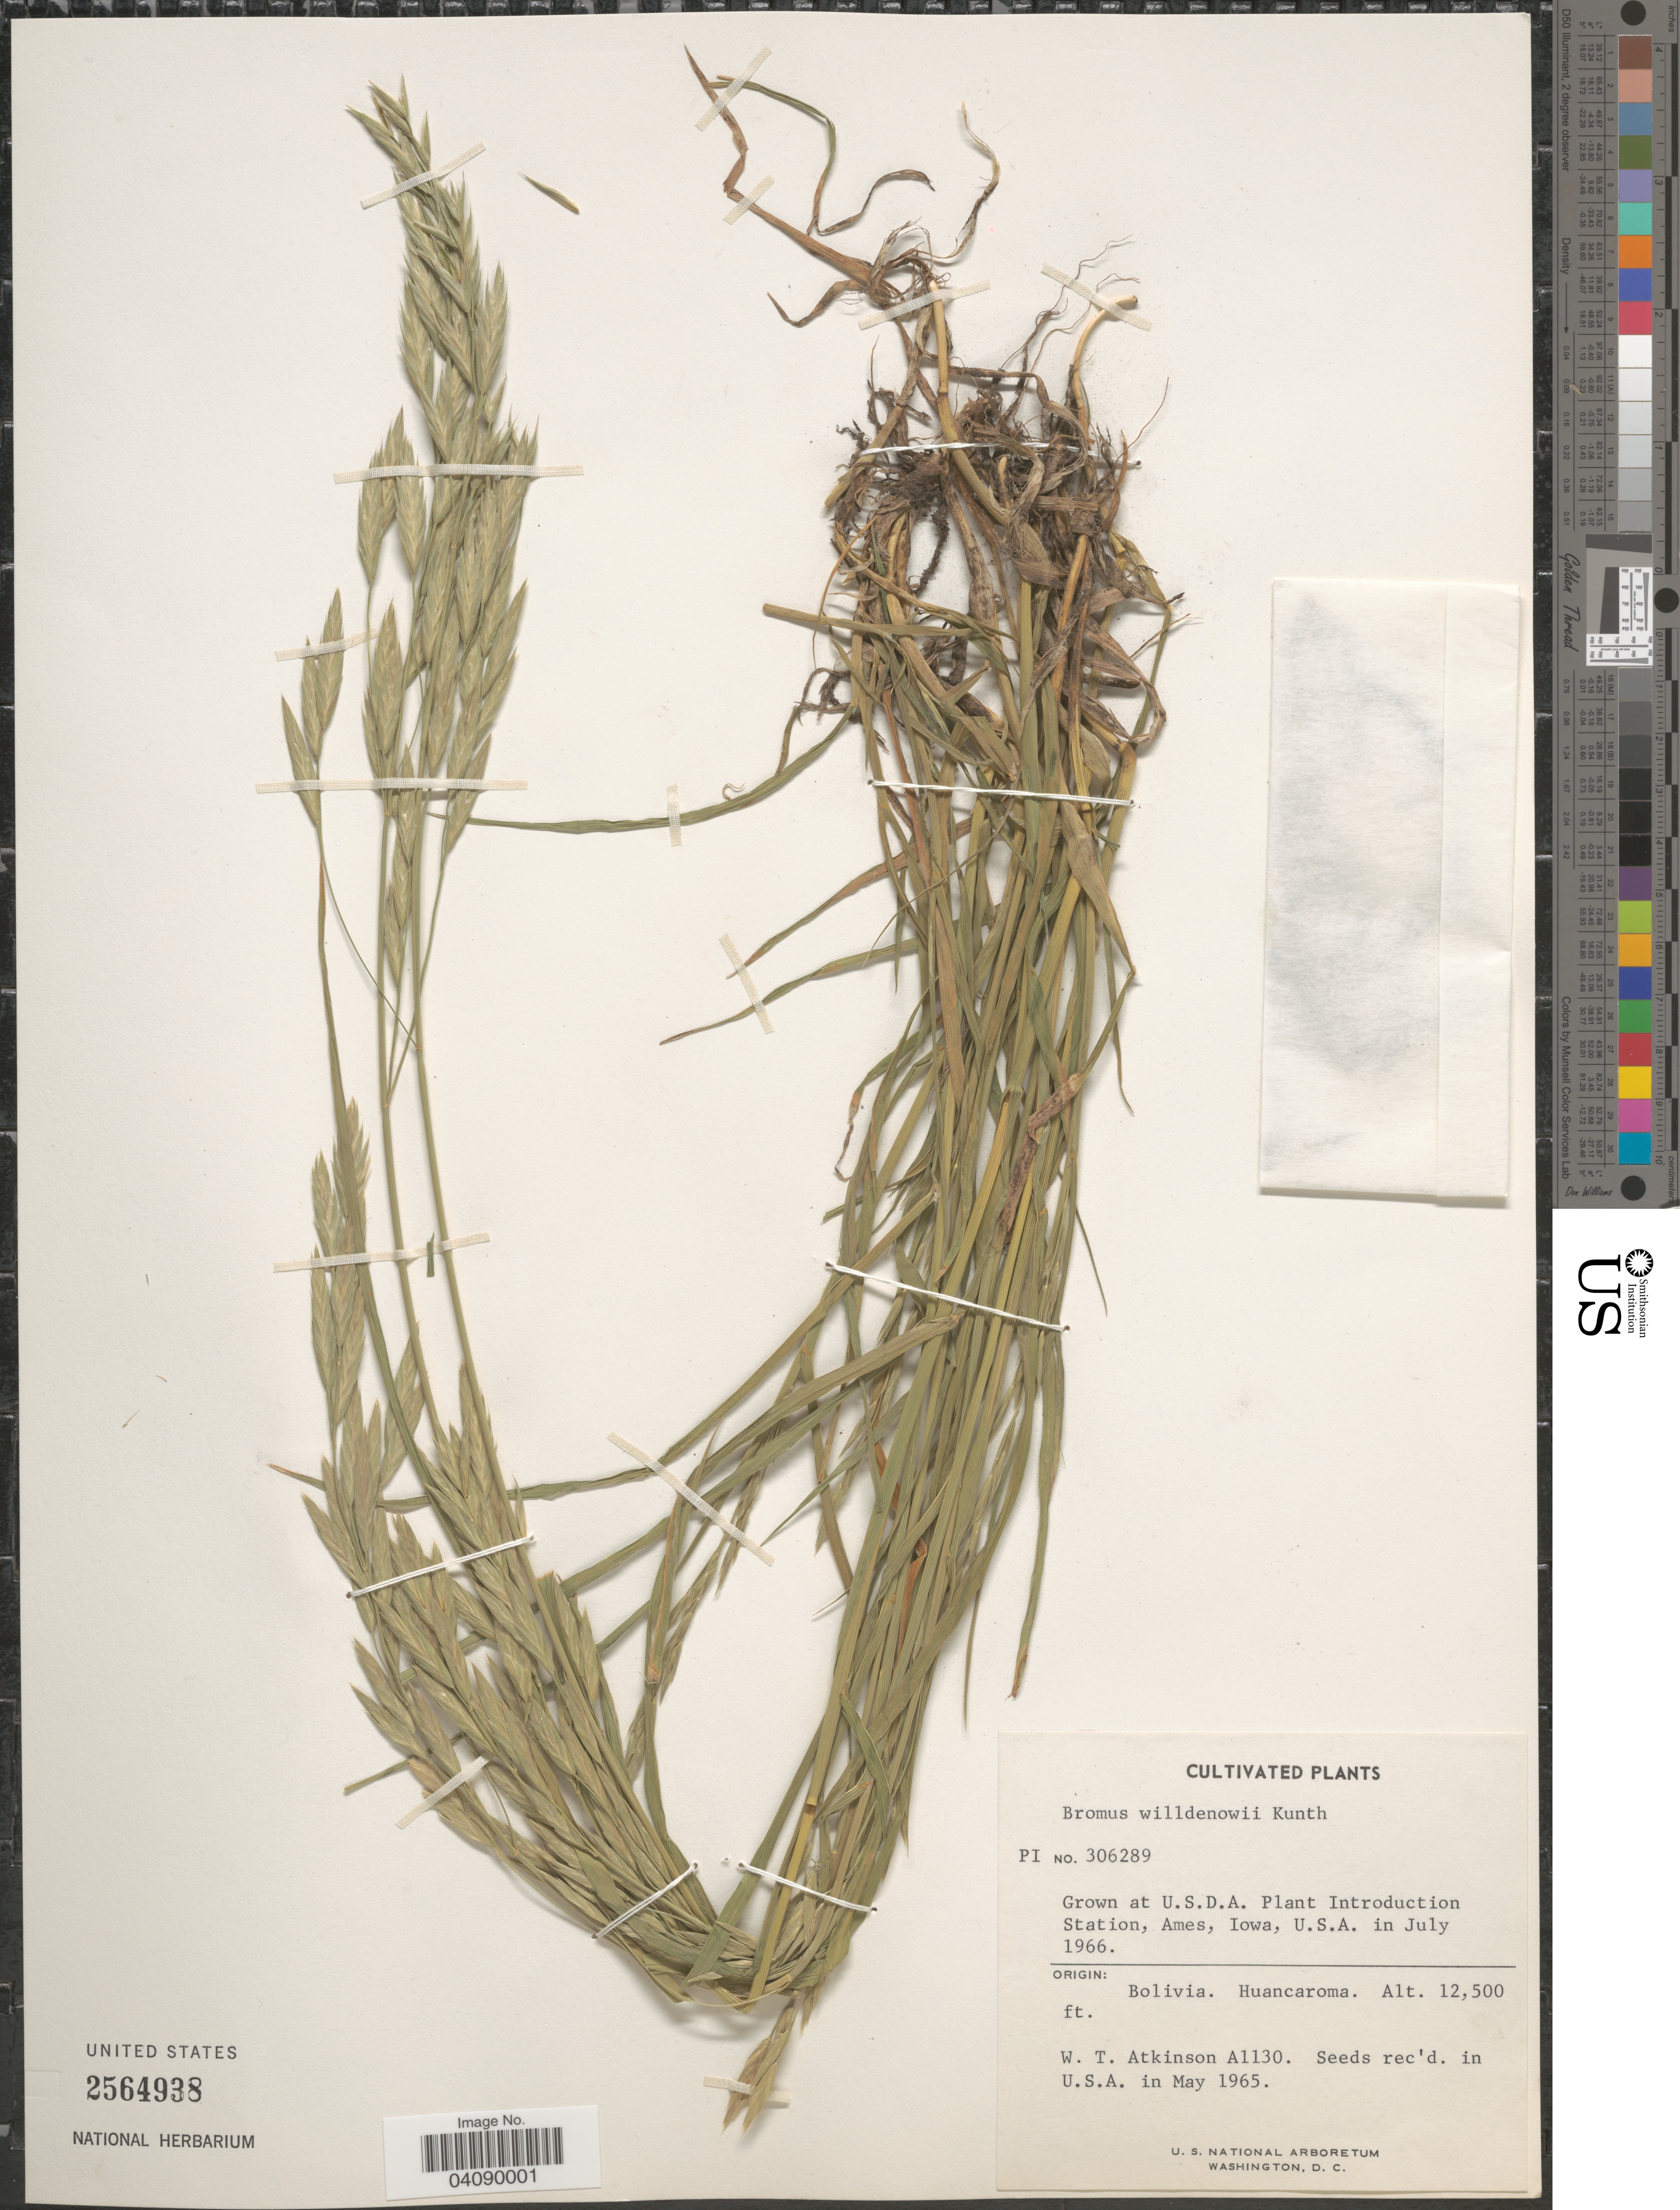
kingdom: Plantae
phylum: Tracheophyta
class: Liliopsida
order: Poales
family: Poaceae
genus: Bromus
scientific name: Bromus sp.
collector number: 306289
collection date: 1966-07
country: United States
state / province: Iowa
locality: Grown at U. S. D. A. Plant Introduction Station, Ames.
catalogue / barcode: US 2564938